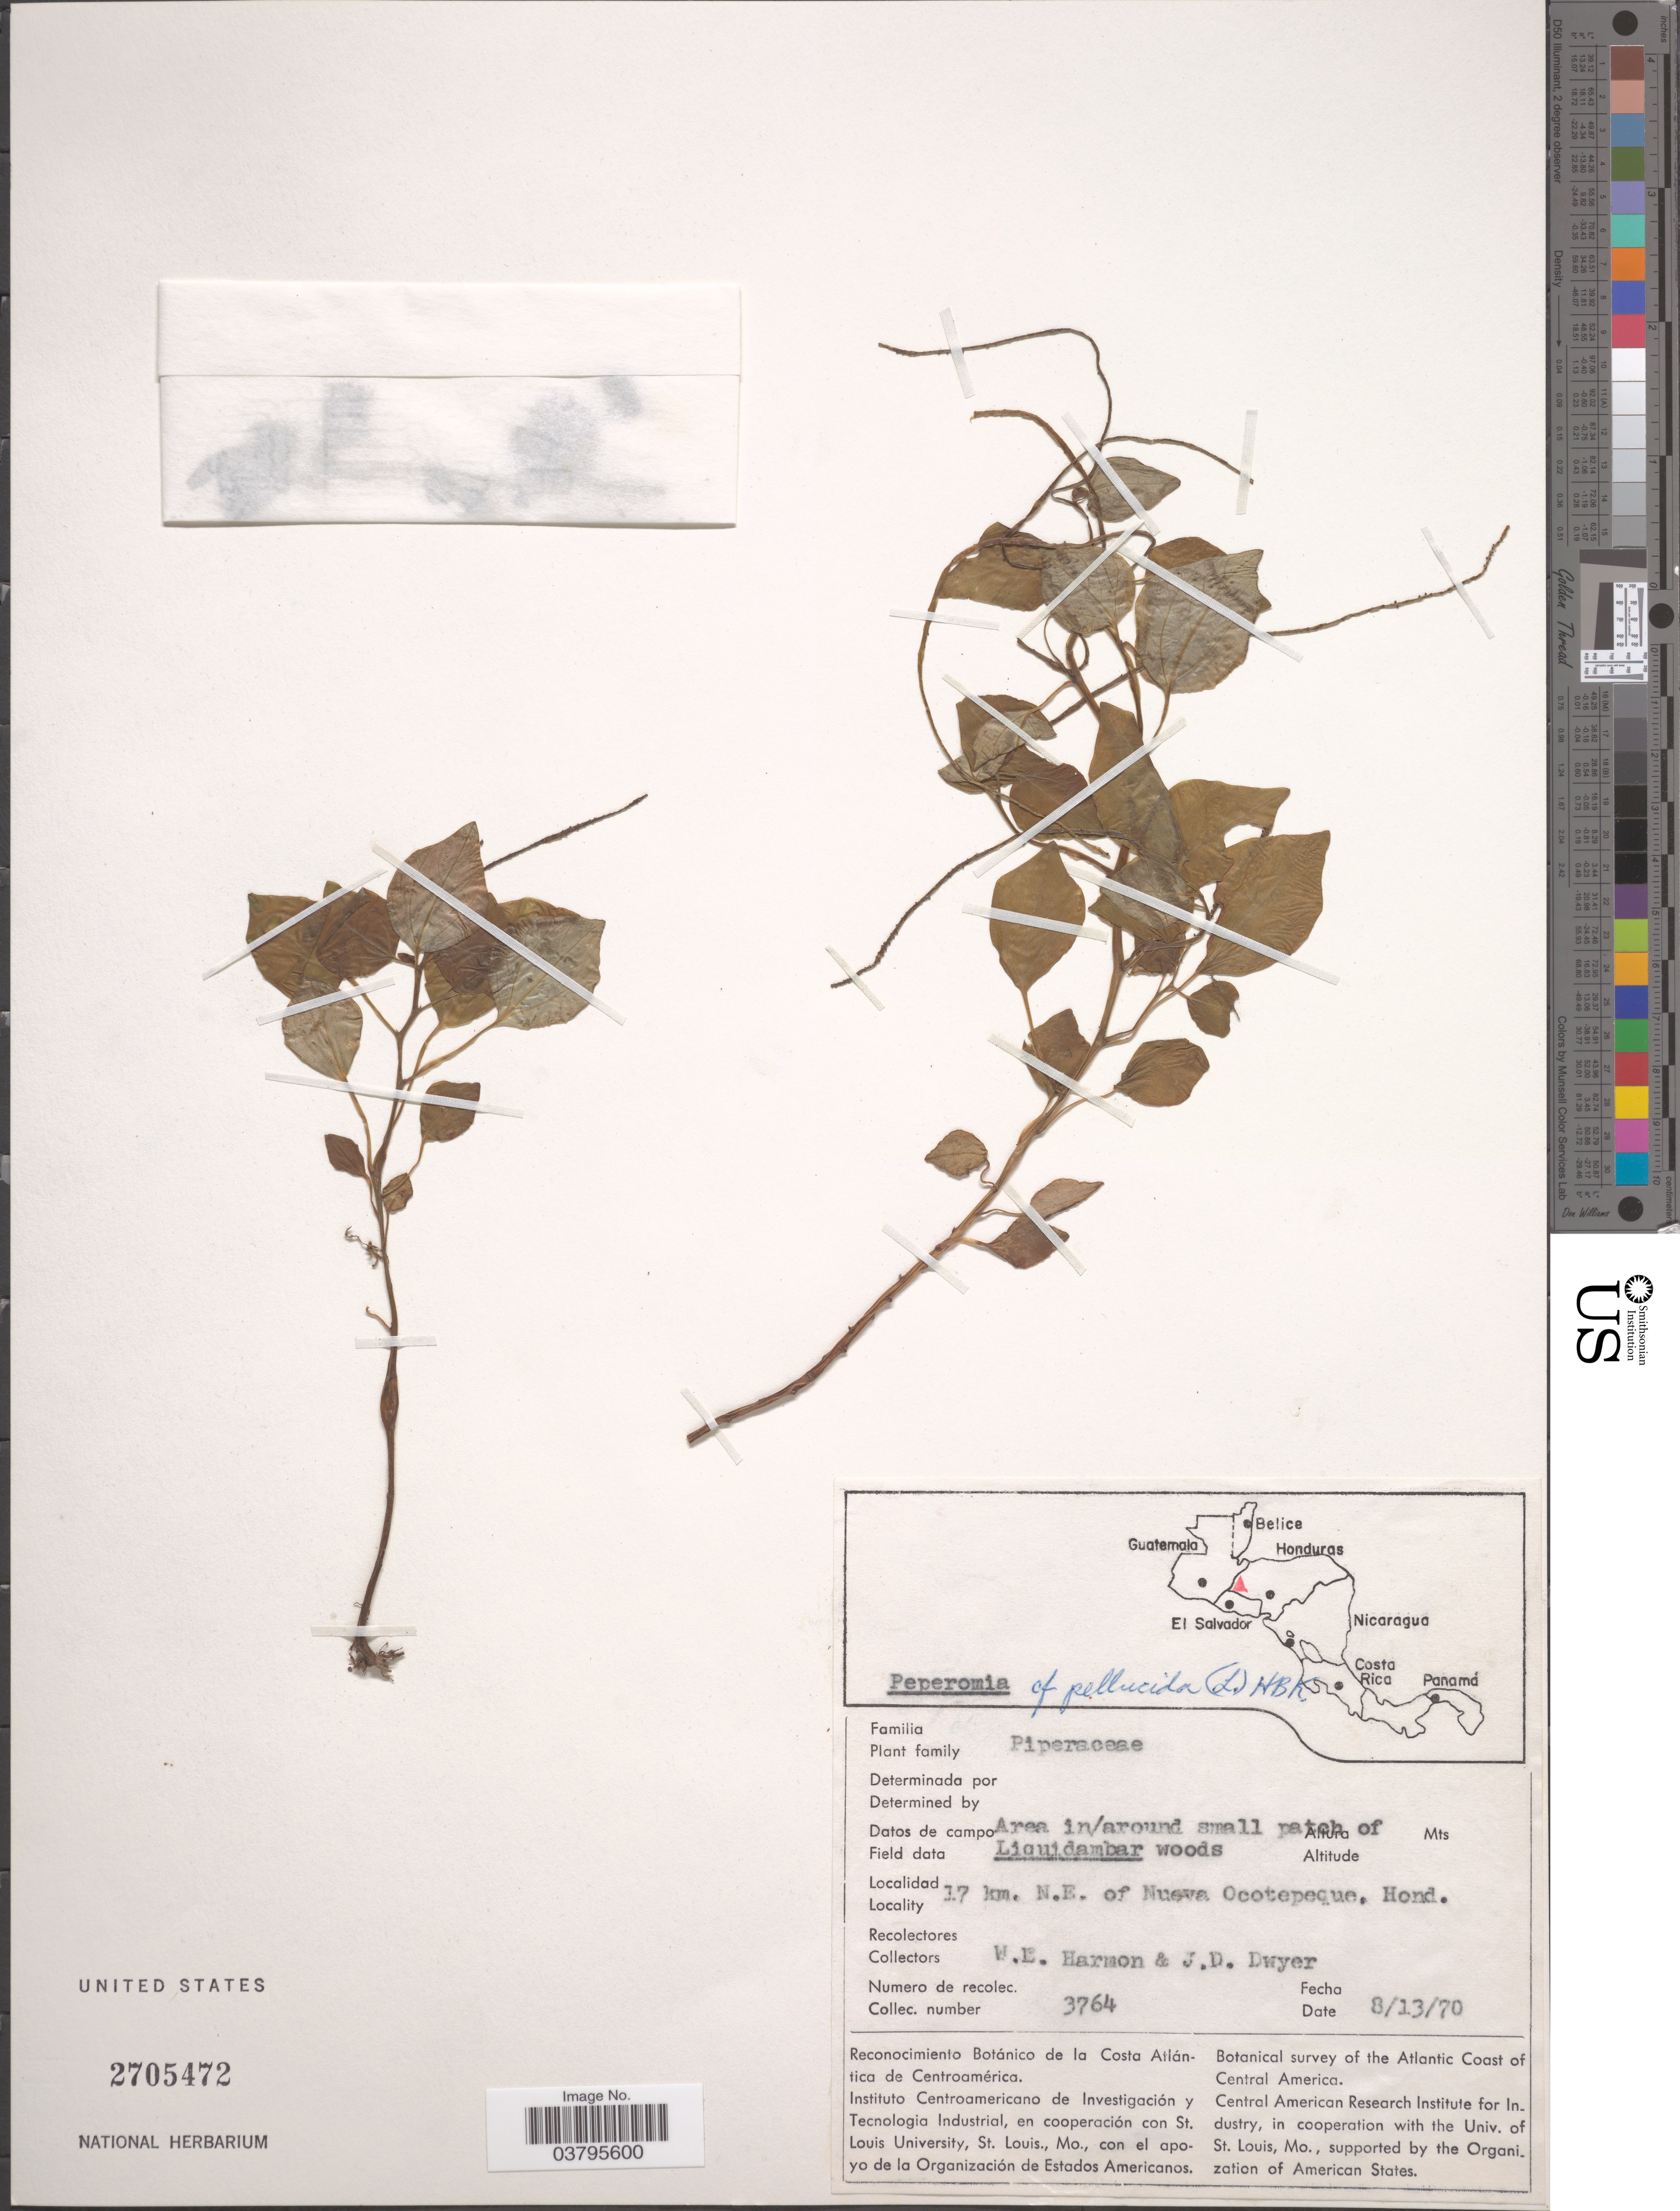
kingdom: Plantae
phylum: Tracheophyta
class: Magnoliopsida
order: Piperales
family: Piperaceae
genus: Peperomia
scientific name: Peperomia sancarlosiana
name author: C. DC.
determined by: Jiménez, José Estaban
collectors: W. E. Harmon & J. D. Dwyer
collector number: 3764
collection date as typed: Transcribed d/m/y: 13/8/70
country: Honduras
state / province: Ocotepeque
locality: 17 km. N.E. of Nueva Ocotepeque.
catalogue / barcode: US 2705472